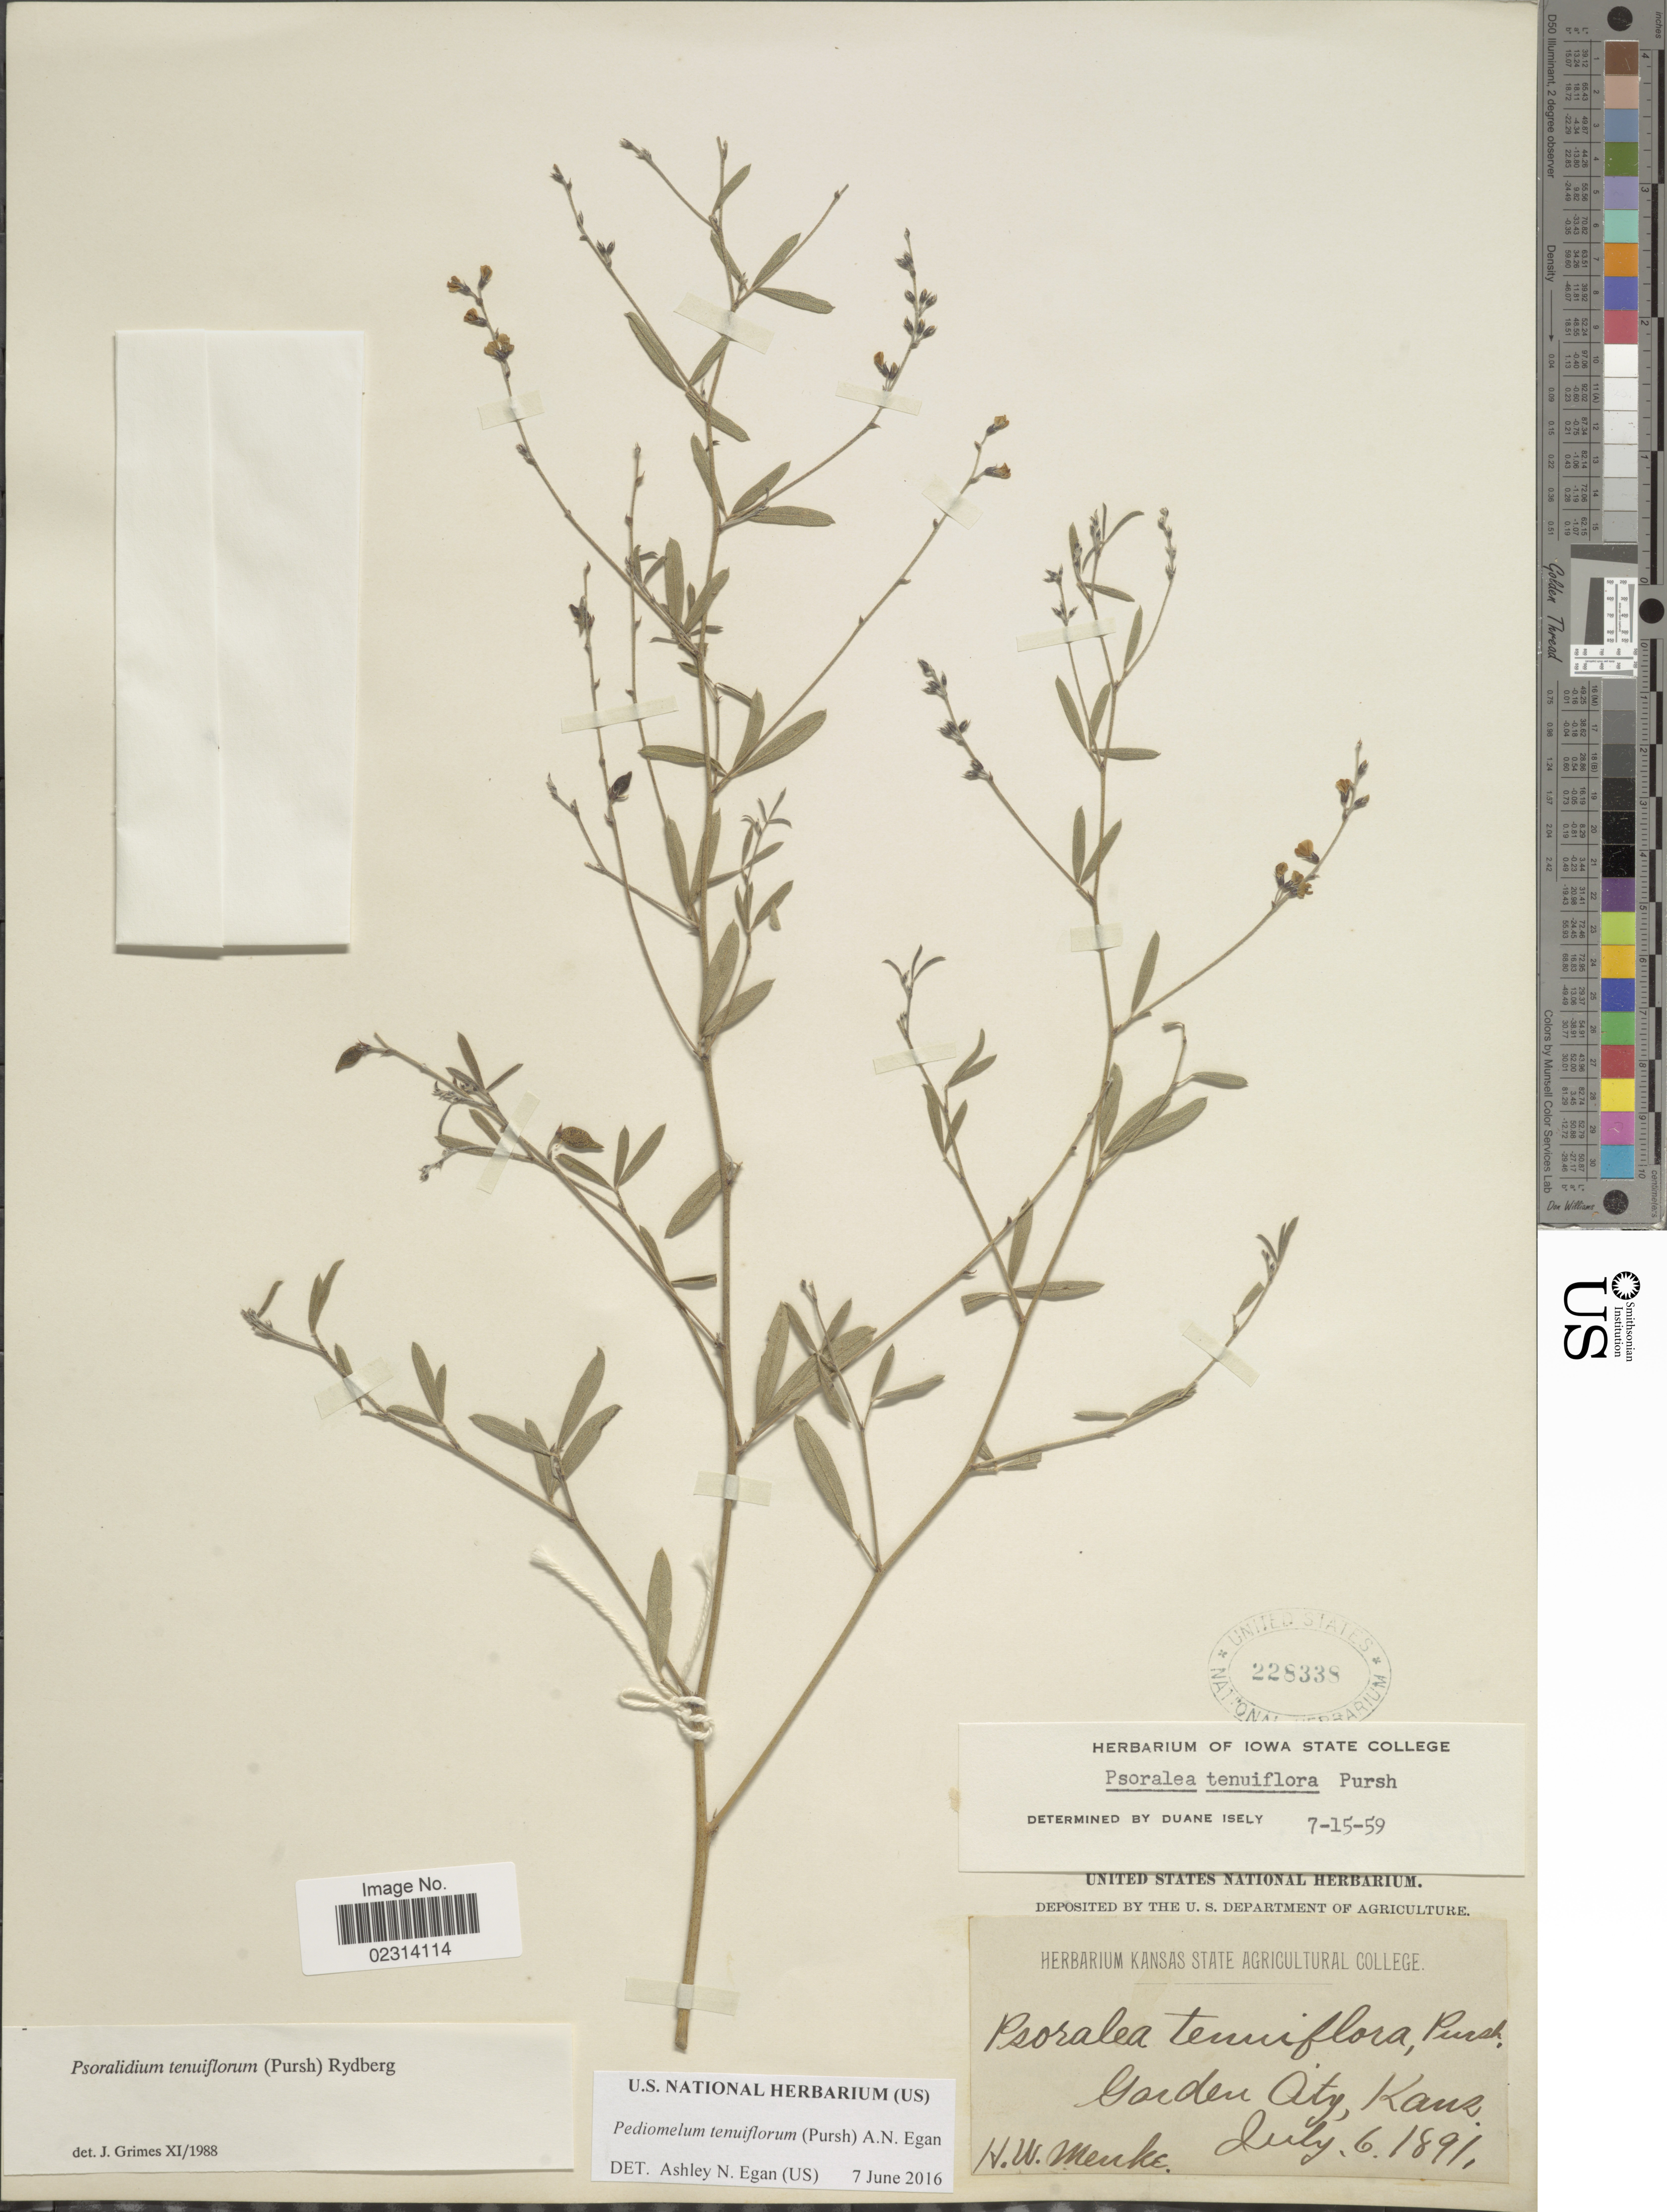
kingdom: Plantae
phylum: Tracheophyta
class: Magnoliopsida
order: Fabales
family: Fabaceae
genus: Psoralidium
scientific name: Psoralidium tenuiflorum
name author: (Pursh) Rydb.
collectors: M. Menke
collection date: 1891-07-06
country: United States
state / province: Kansas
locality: Garden City, Kans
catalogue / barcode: US 228338